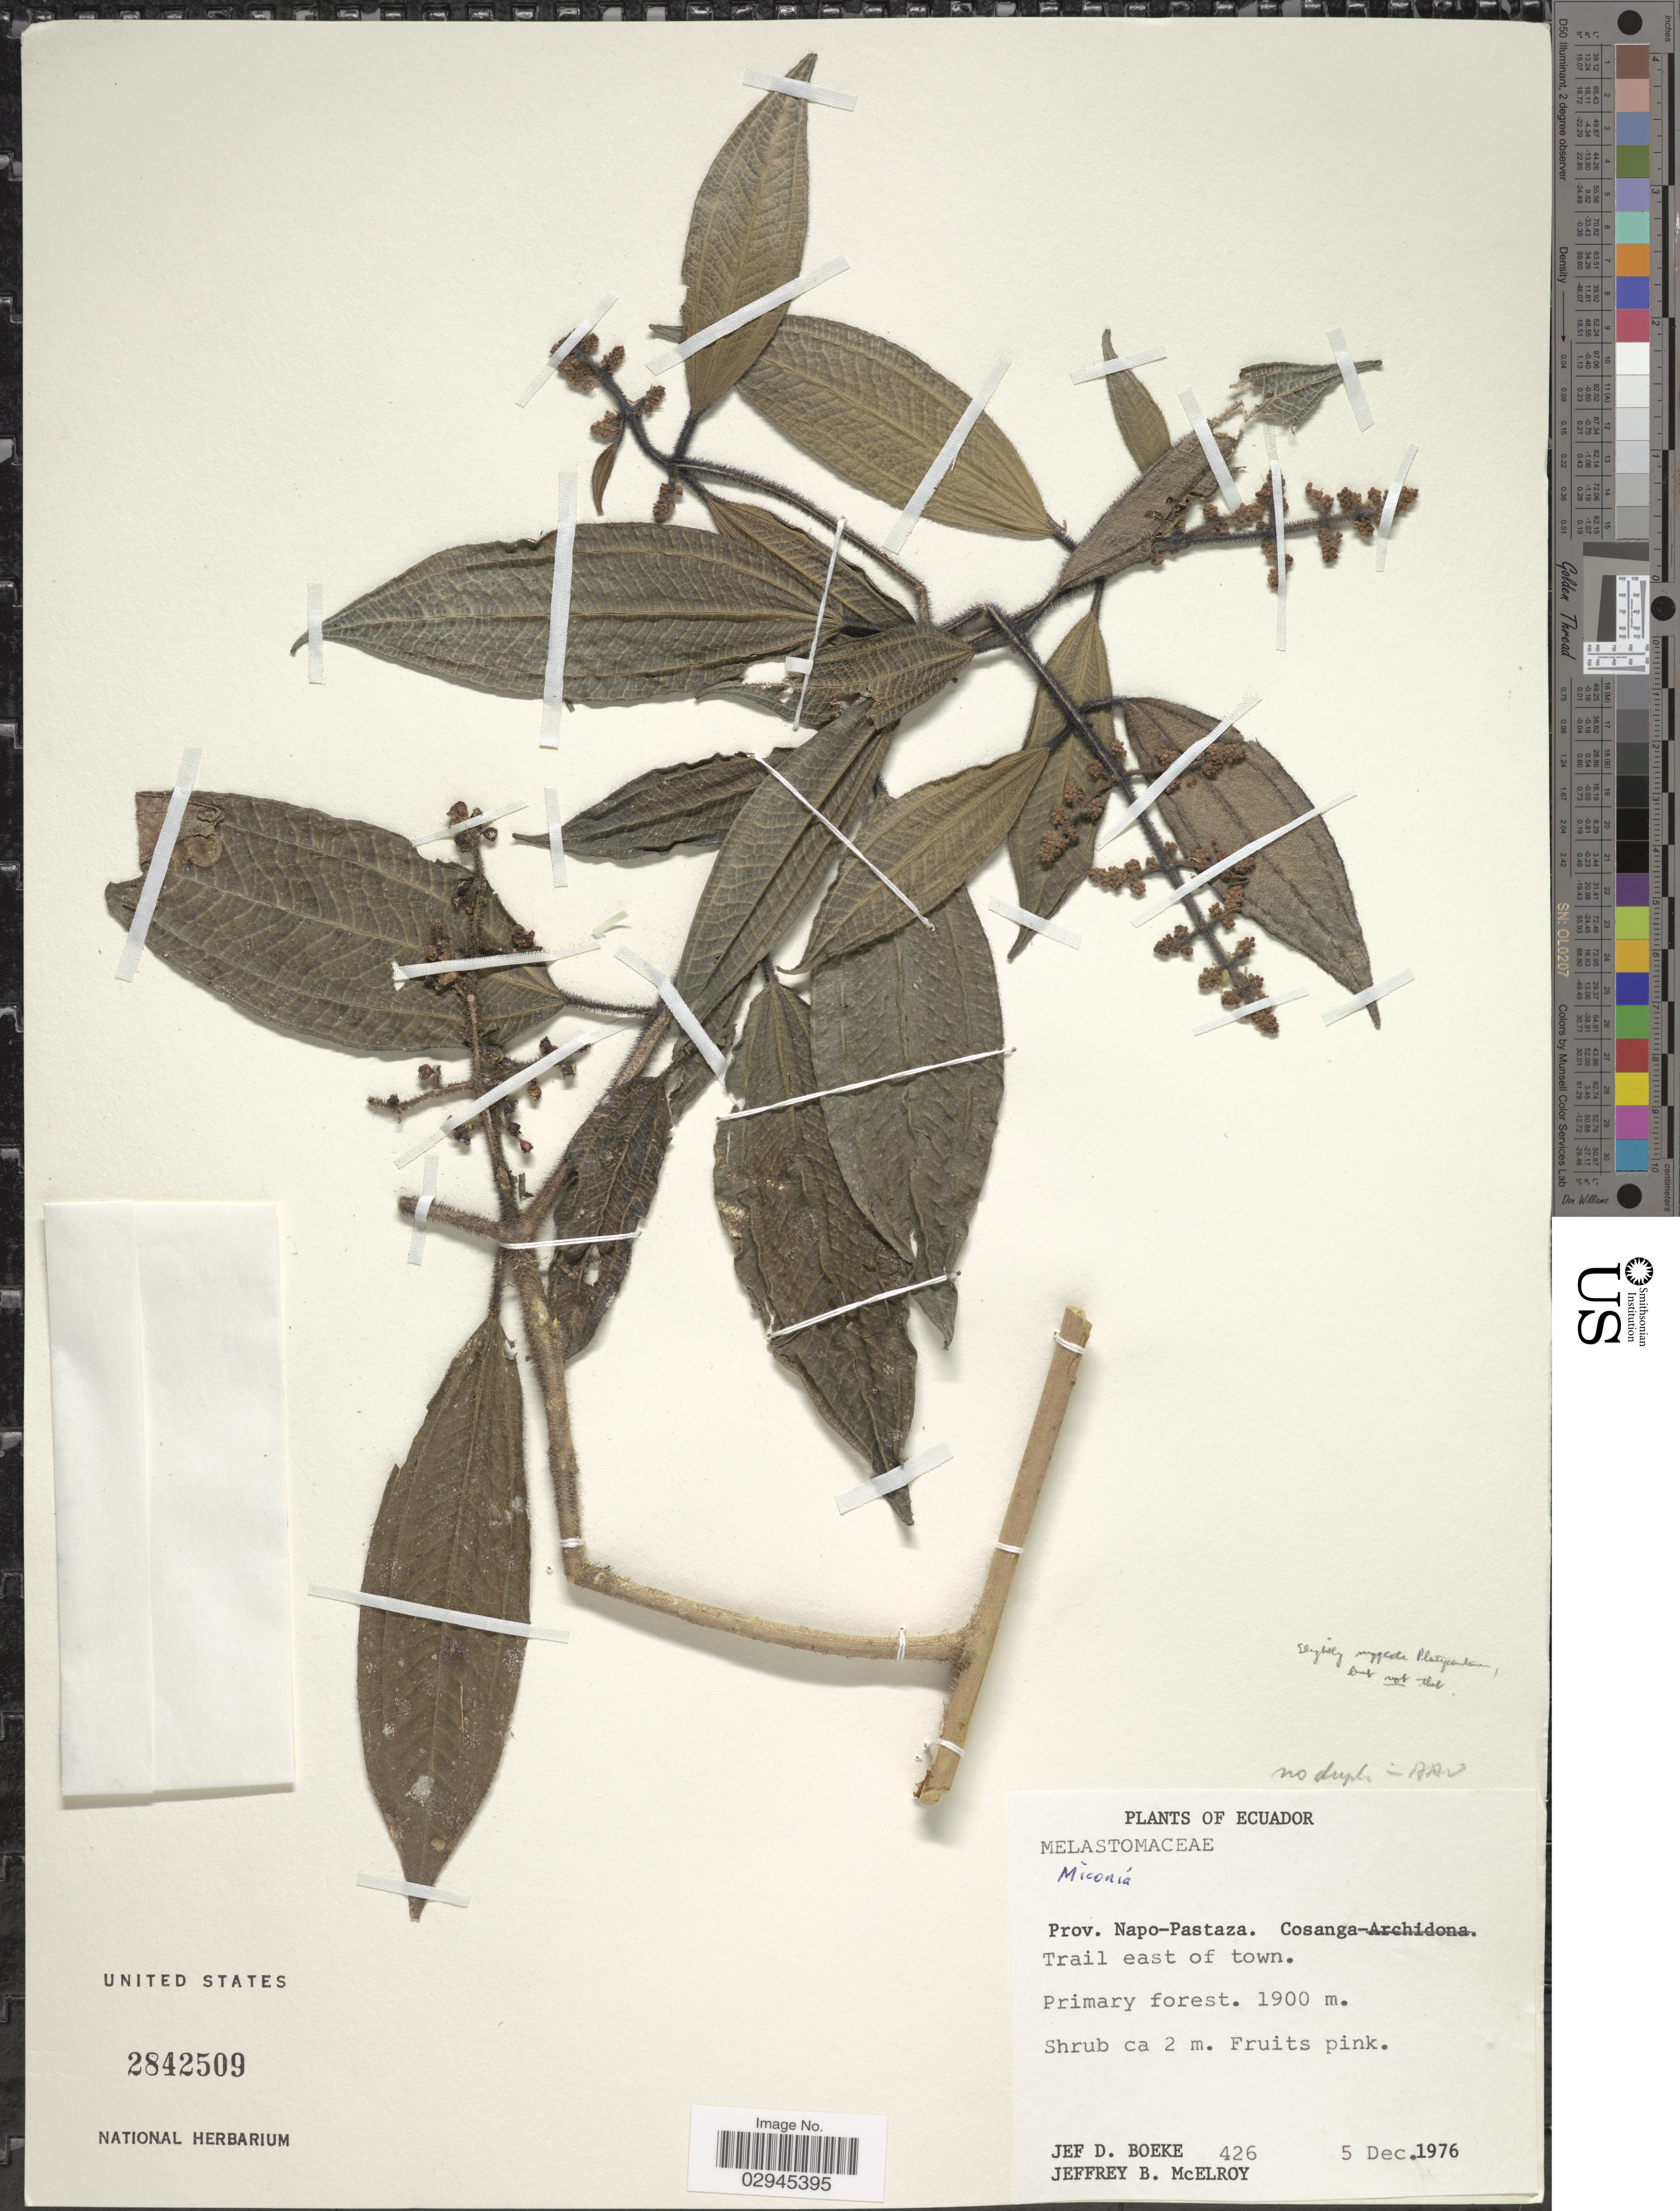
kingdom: Plantae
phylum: Tracheophyta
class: Magnoliopsida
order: Myrtales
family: Melastomataceae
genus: Miconia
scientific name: Miconia sp.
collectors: J. Boeke & J. B. McElroy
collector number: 426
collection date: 1976-12-05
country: Ecuador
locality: Prov. Napo-Pastaza. Cosanga. Trail east of town. Primary forest.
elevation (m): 1900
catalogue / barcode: US 2842509